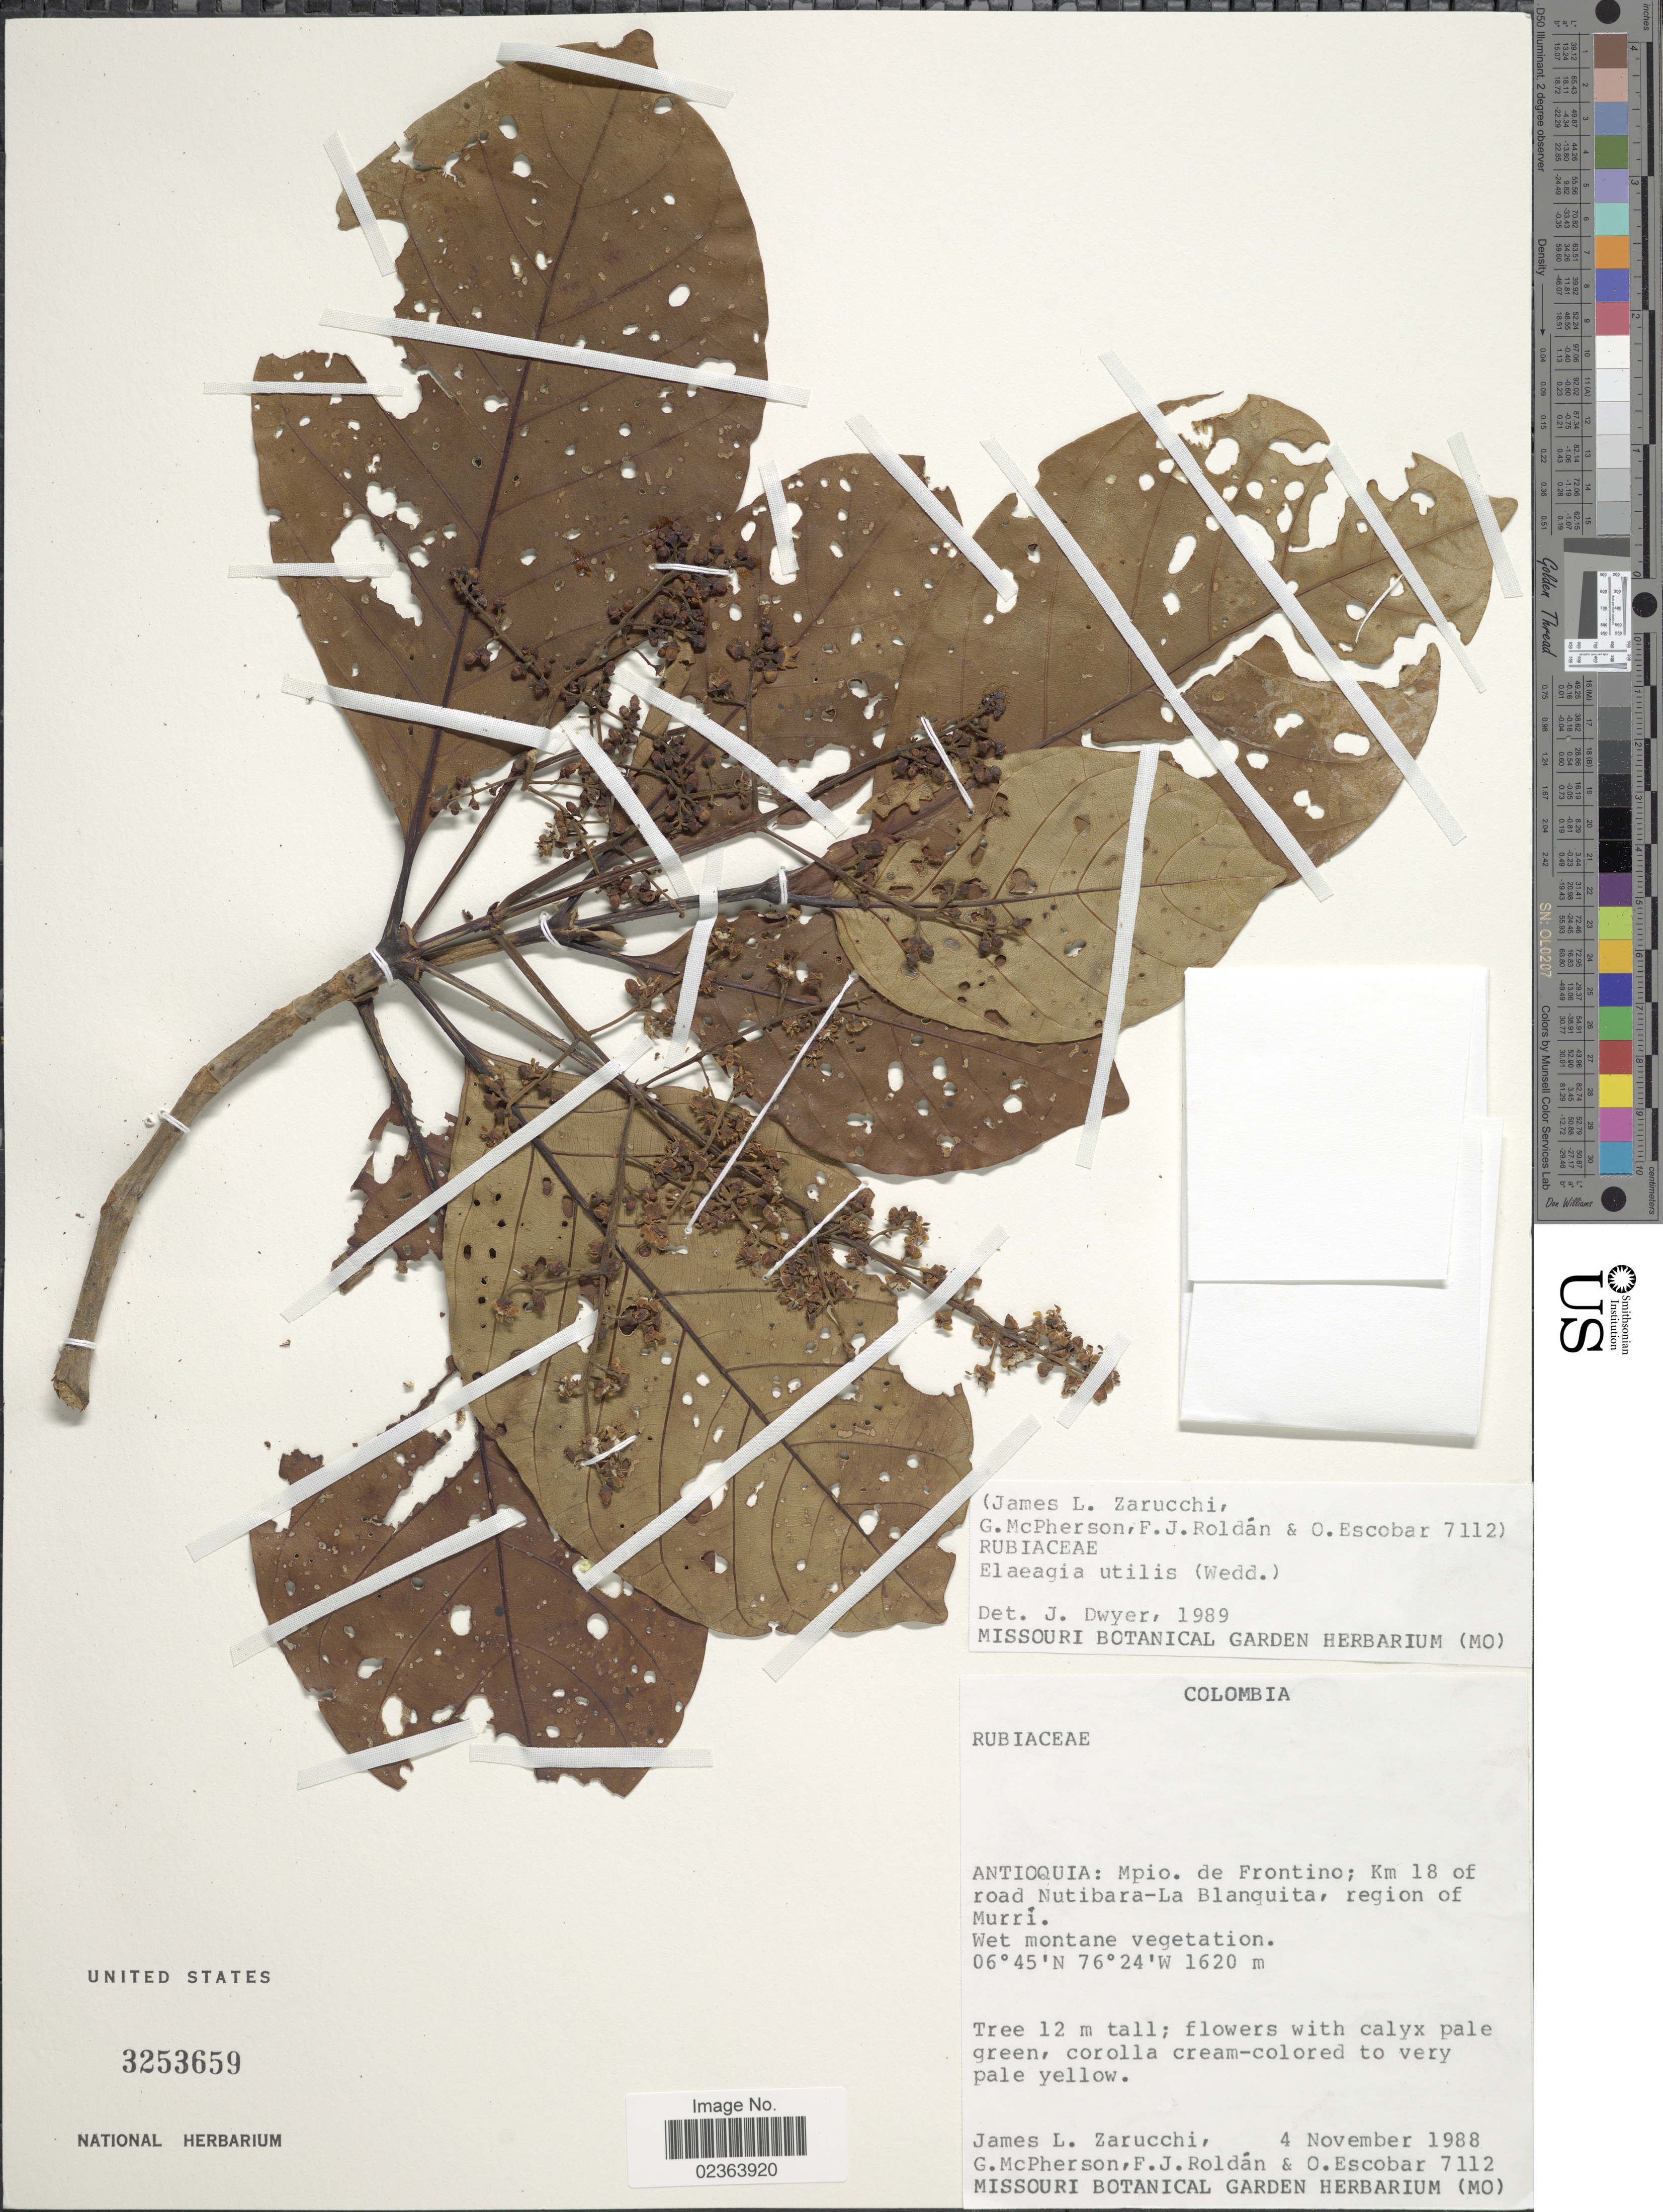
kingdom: Plantae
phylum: Tracheophyta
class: Magnoliopsida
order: Gentianales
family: Rubiaceae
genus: Elaeagia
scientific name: Elaeagia utilis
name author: (Goudot) Wedd.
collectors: J. L. Zarucchi, G. McPherson, F. J. Roldán & O. Escobar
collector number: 7112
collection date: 1988-11-04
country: Colombia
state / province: Antioquia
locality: Mpio. de Frontino, Km 18 of road Nutibara-La Blanquita, region of Murri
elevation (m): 1620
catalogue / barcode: US 3253659